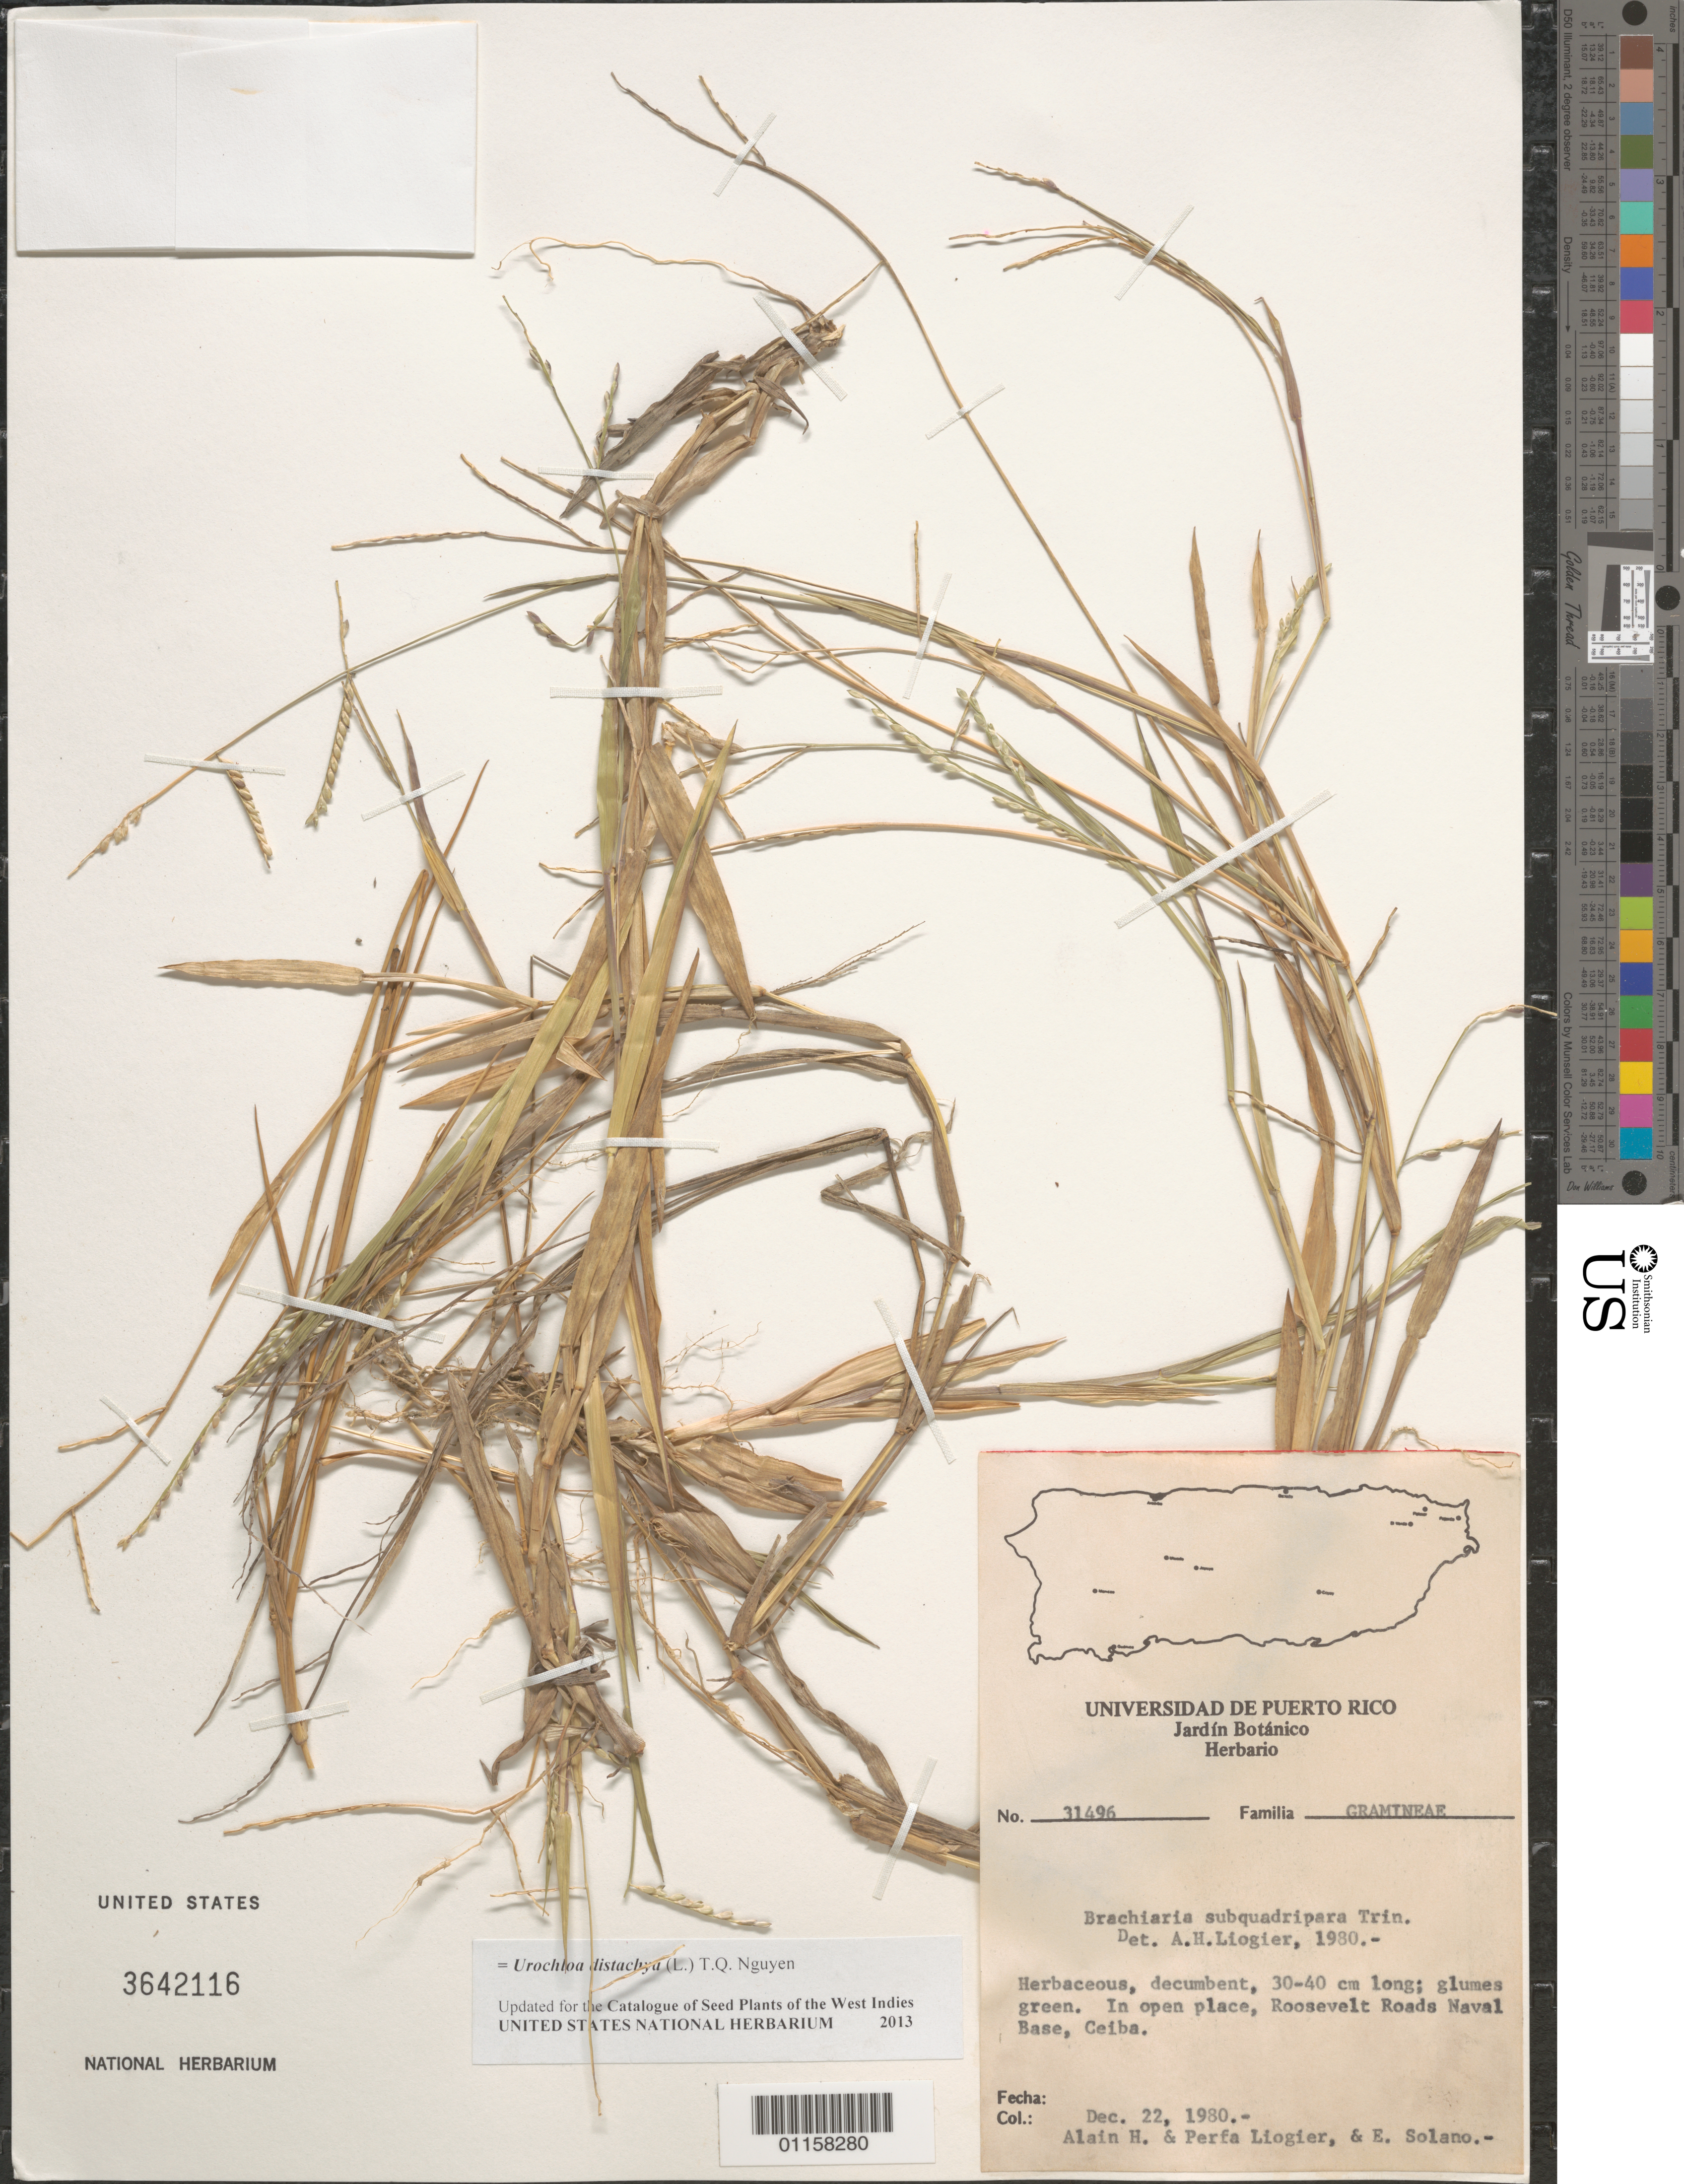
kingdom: Plantae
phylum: Tracheophyta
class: Liliopsida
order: Poales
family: Poaceae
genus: Urochloa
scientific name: Urochloa distachya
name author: (L.) T.Q. Nguyen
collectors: A. H. Liogier, M. P. Liogier & E. Solano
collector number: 31496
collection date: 1980-12-22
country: Puerto Rico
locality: Ceiba, Roosevelt Roads Naval Base.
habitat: In open place.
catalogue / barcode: US 3642116